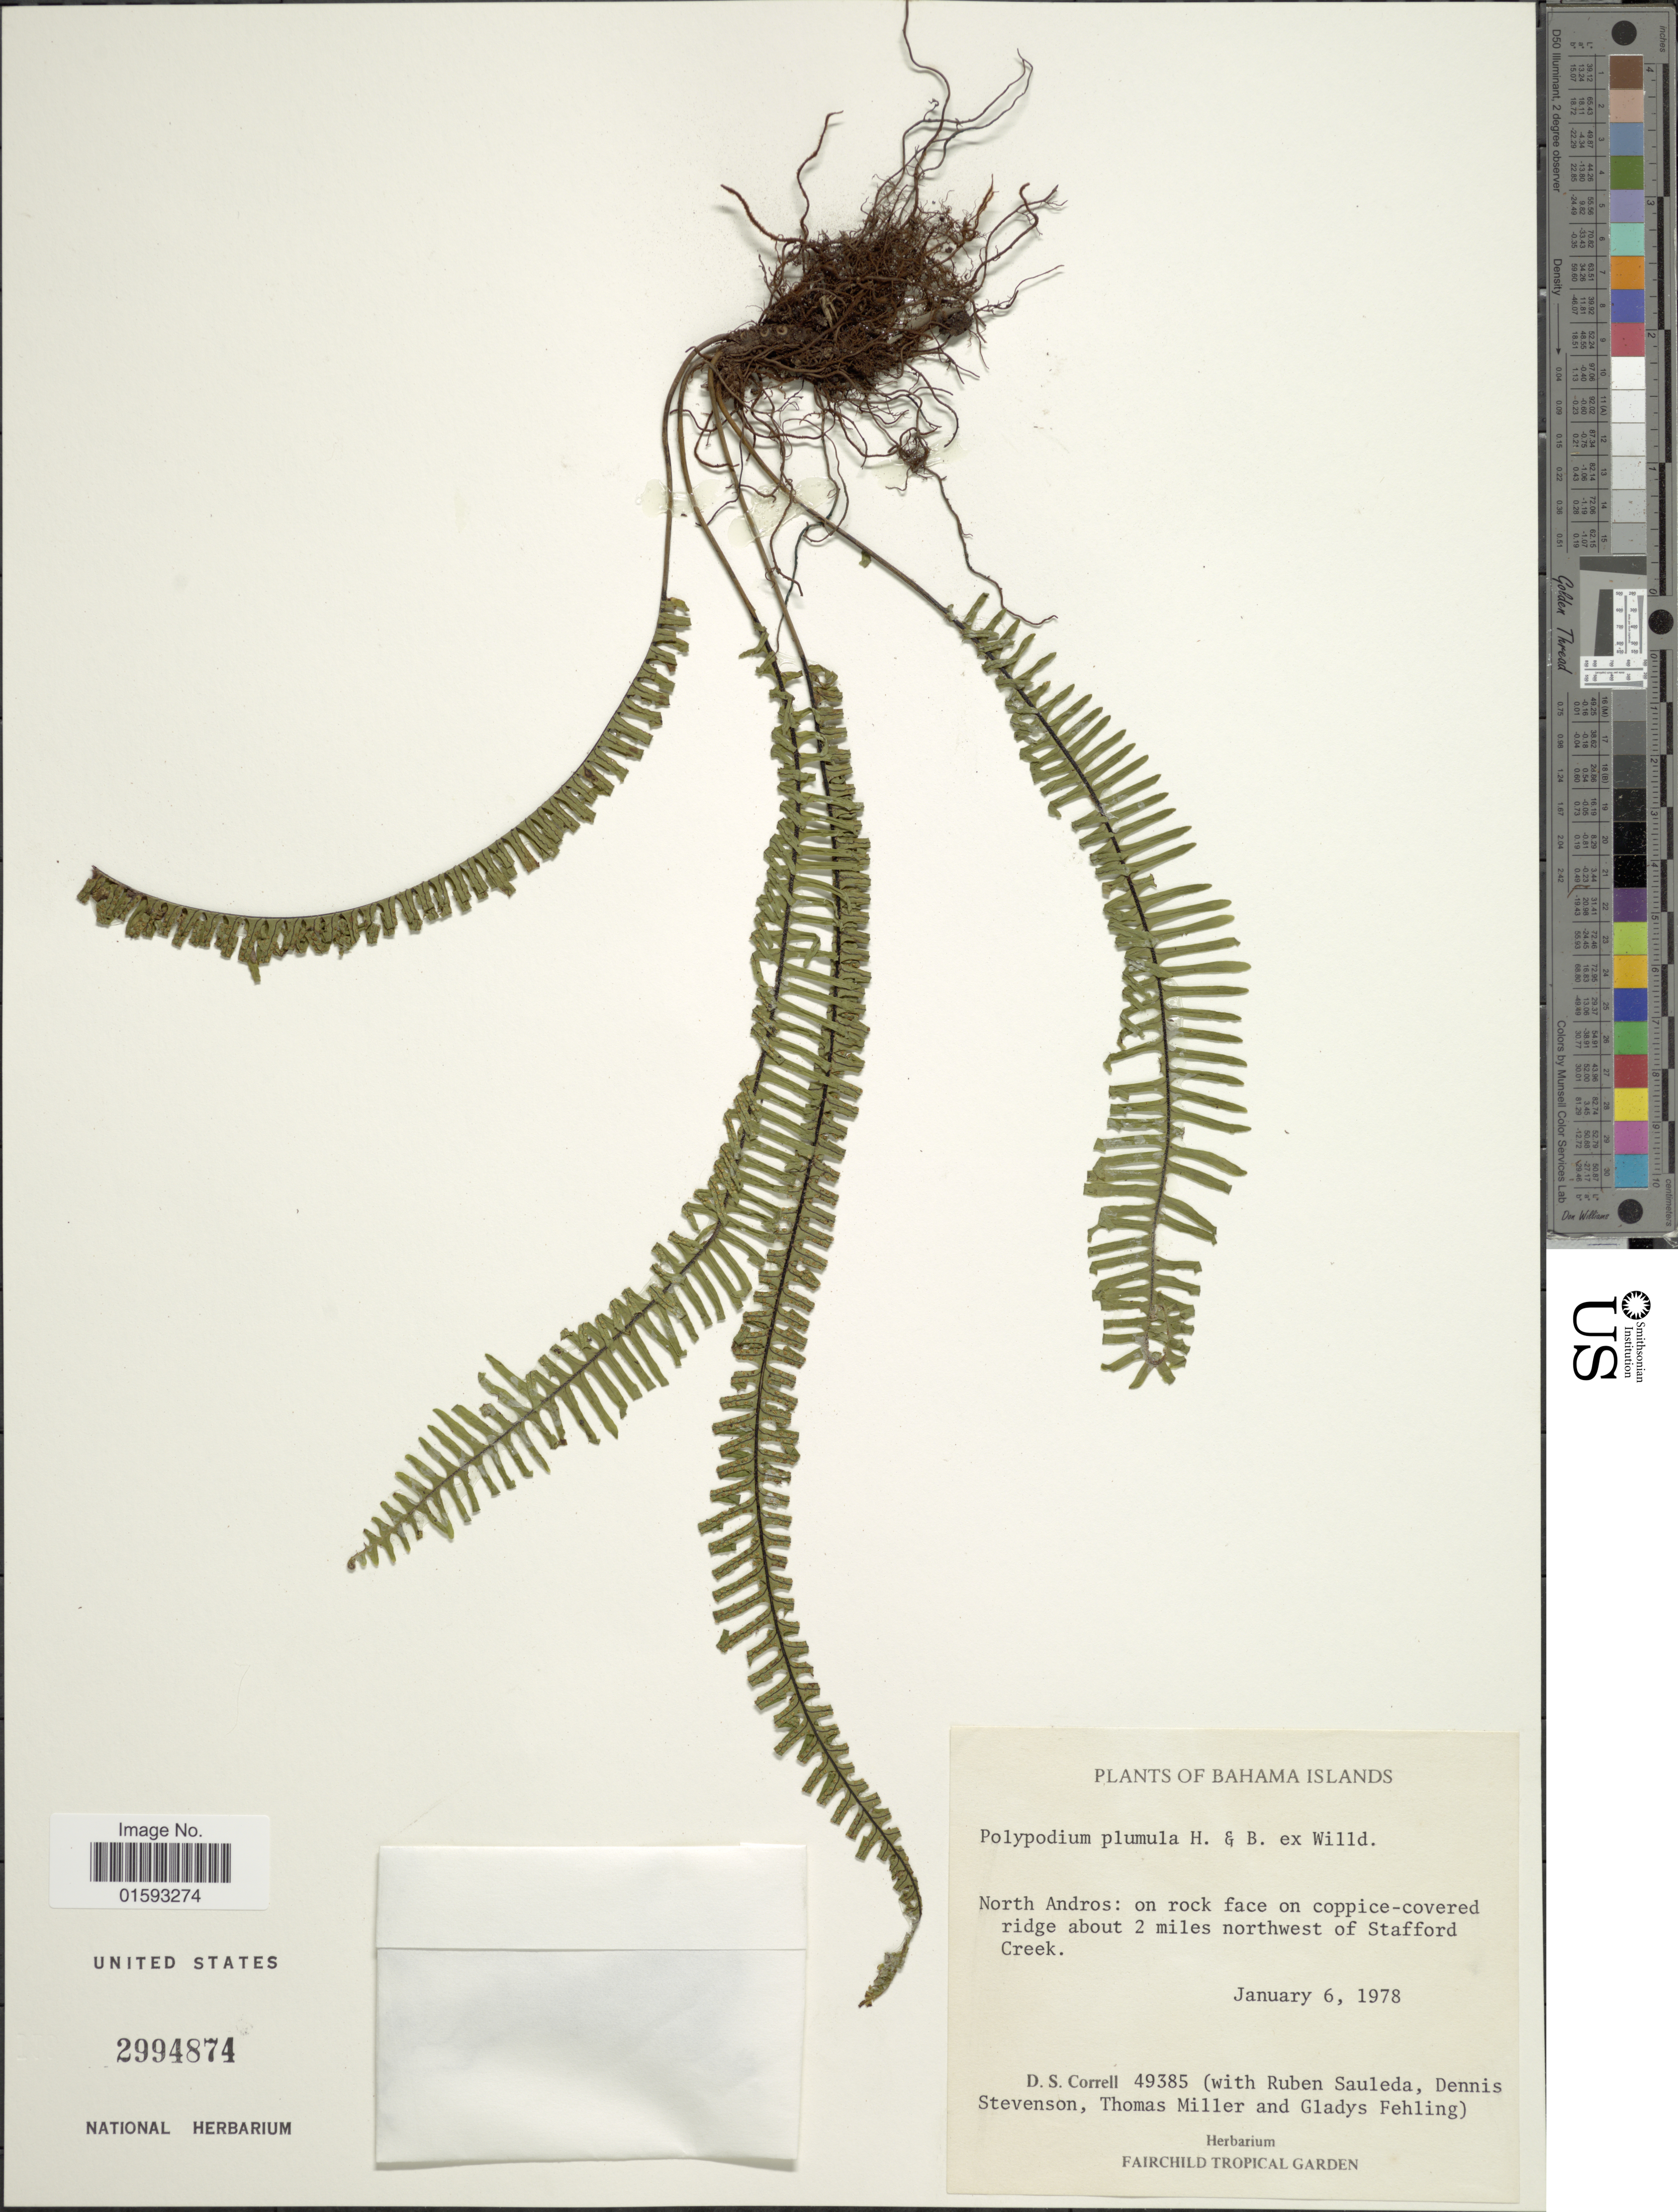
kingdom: Plantae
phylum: Tracheophyta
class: Polypodiopsida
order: Polypodiales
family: Polypodiaceae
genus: Pecluma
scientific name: Pecluma plumula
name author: (Humb. & Bonpl. ex Willd.) M.G. Price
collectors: D. S. Correll, R. Sauleda, D. Stevenson, T. Miller & G. Fehling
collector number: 49385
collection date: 1978-01-06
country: Bahamas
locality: North Andros: on rock face on coppice covered ridge about 2 miles northwest of Stafford Creek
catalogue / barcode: US 2994874